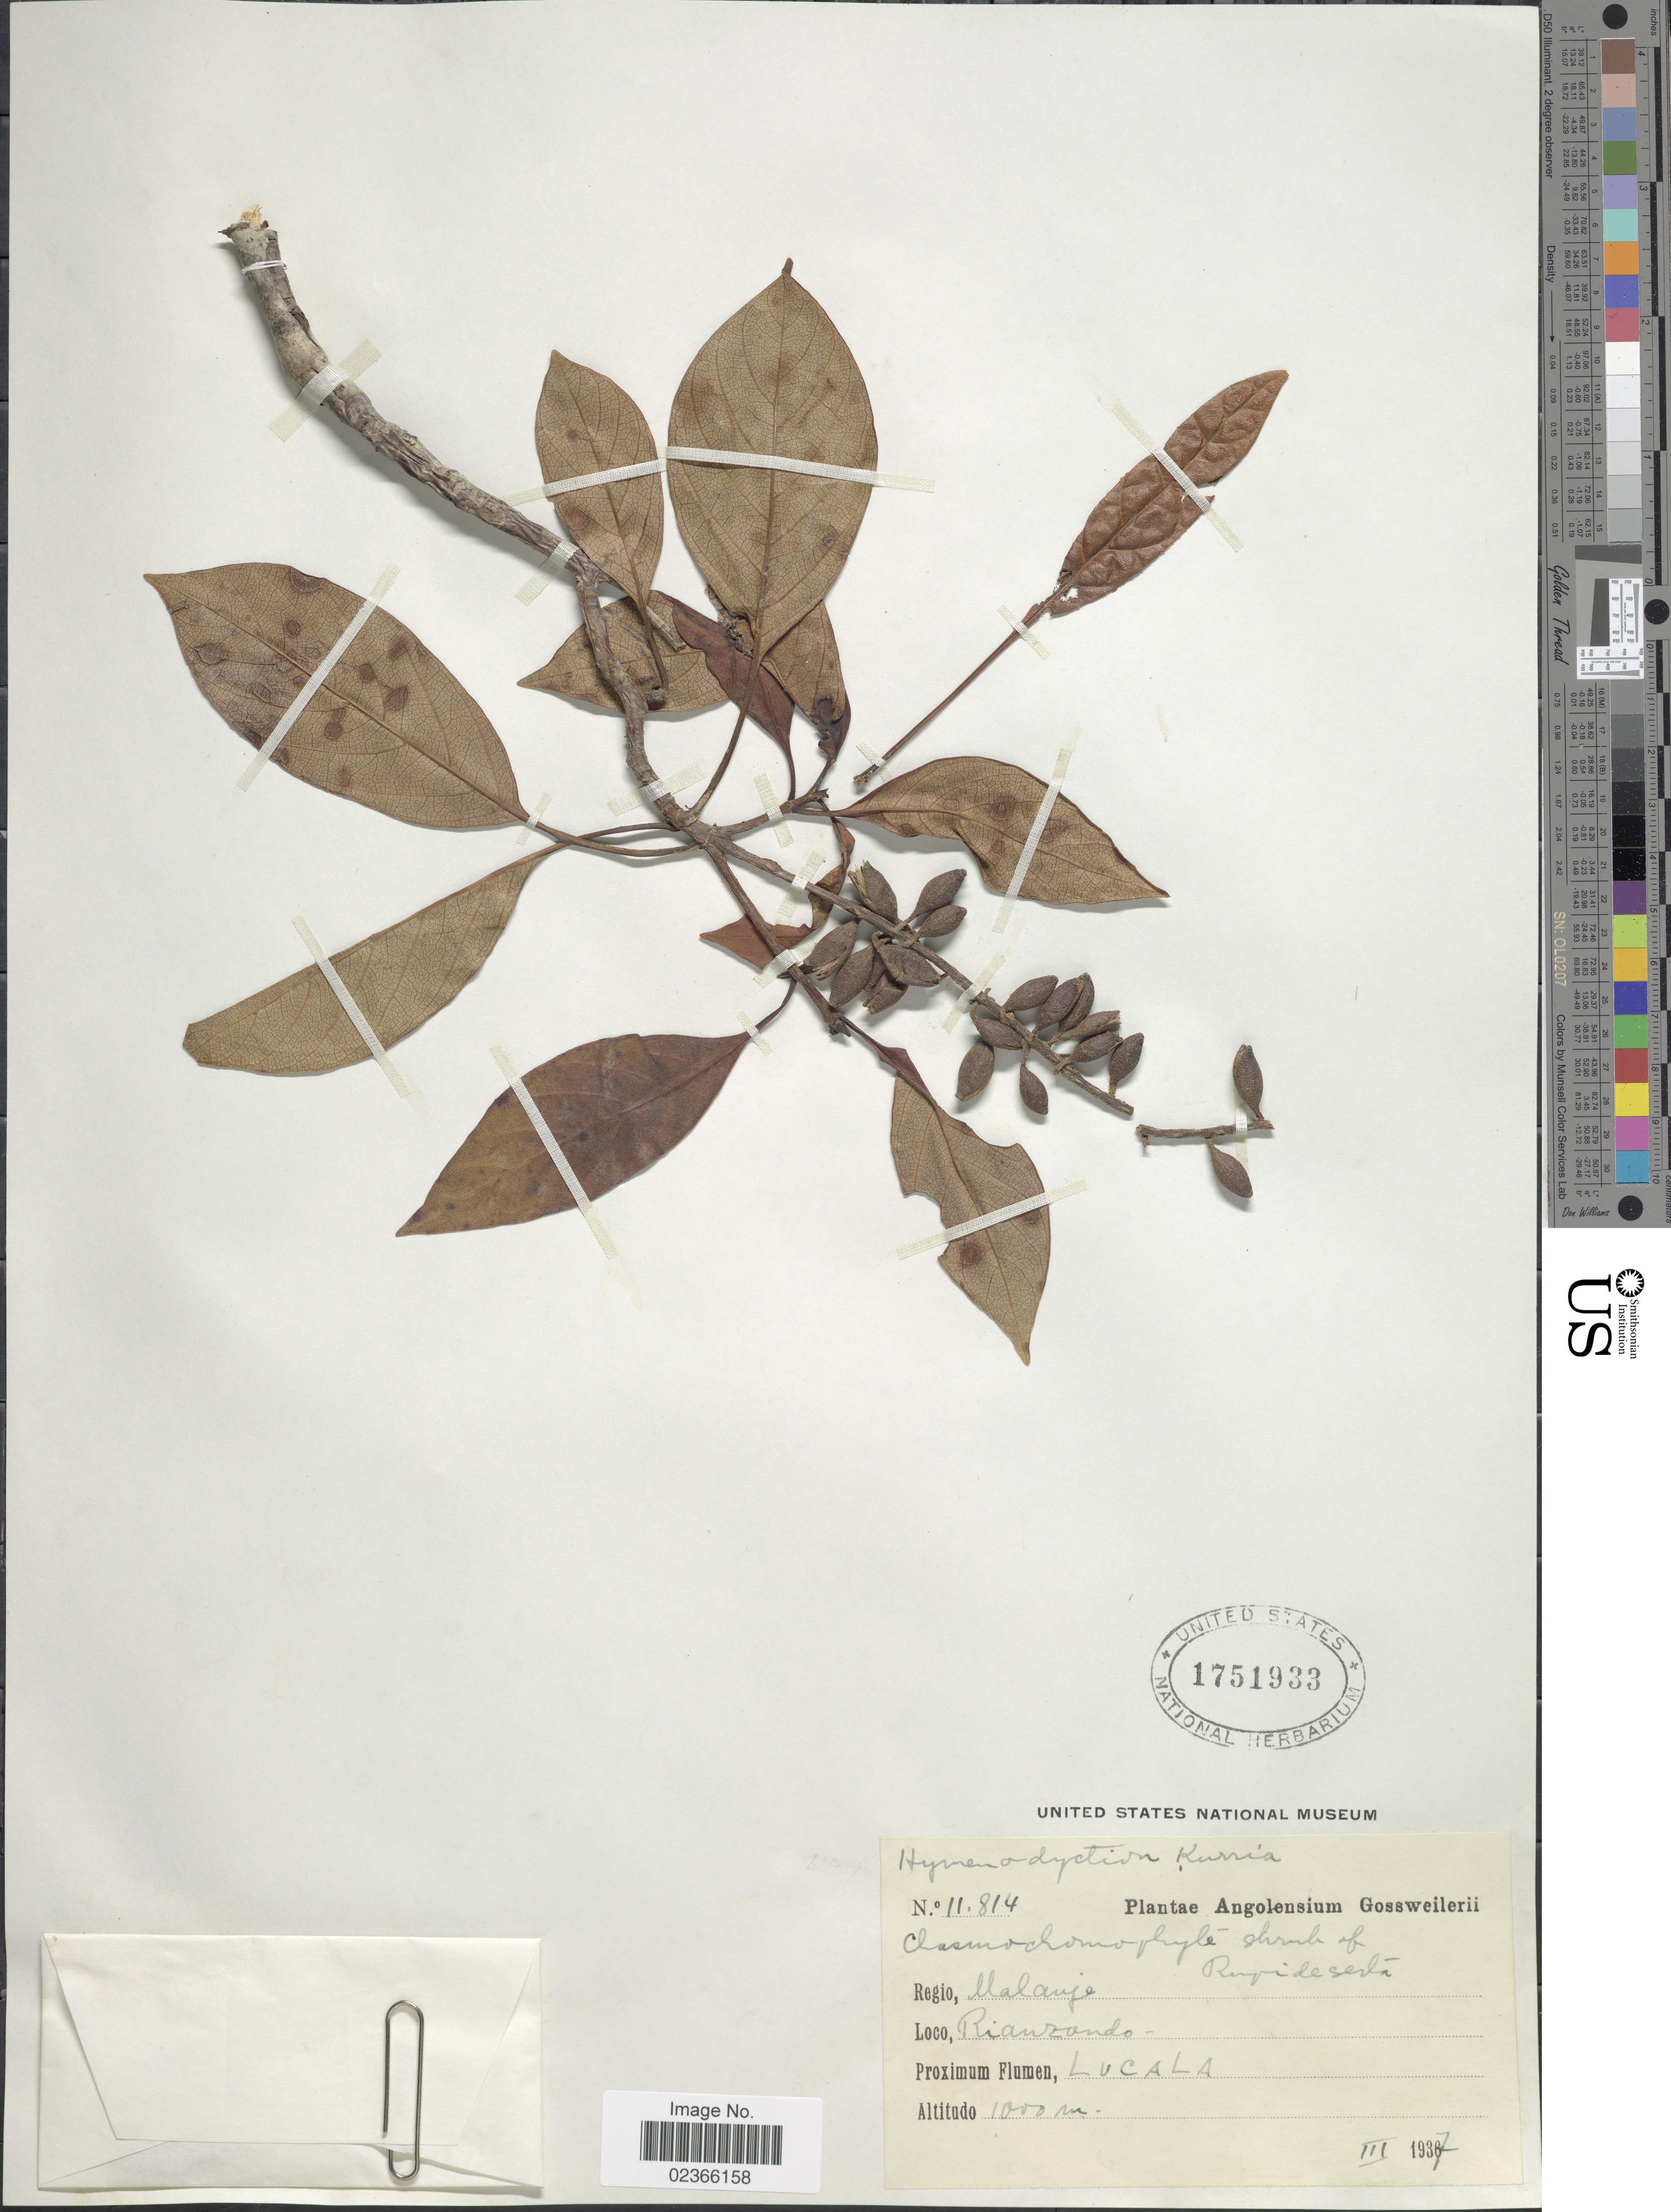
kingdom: Plantae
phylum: Tracheophyta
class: Magnoliopsida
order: Gentianales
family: Rubiaceae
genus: Hymenodictyon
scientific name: Hymenodictyon kurria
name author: Hochst.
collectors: -. Gossweiler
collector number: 11814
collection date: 1937-03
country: Angola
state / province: Malange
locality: Loca Rianzondo.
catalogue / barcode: US 1751933